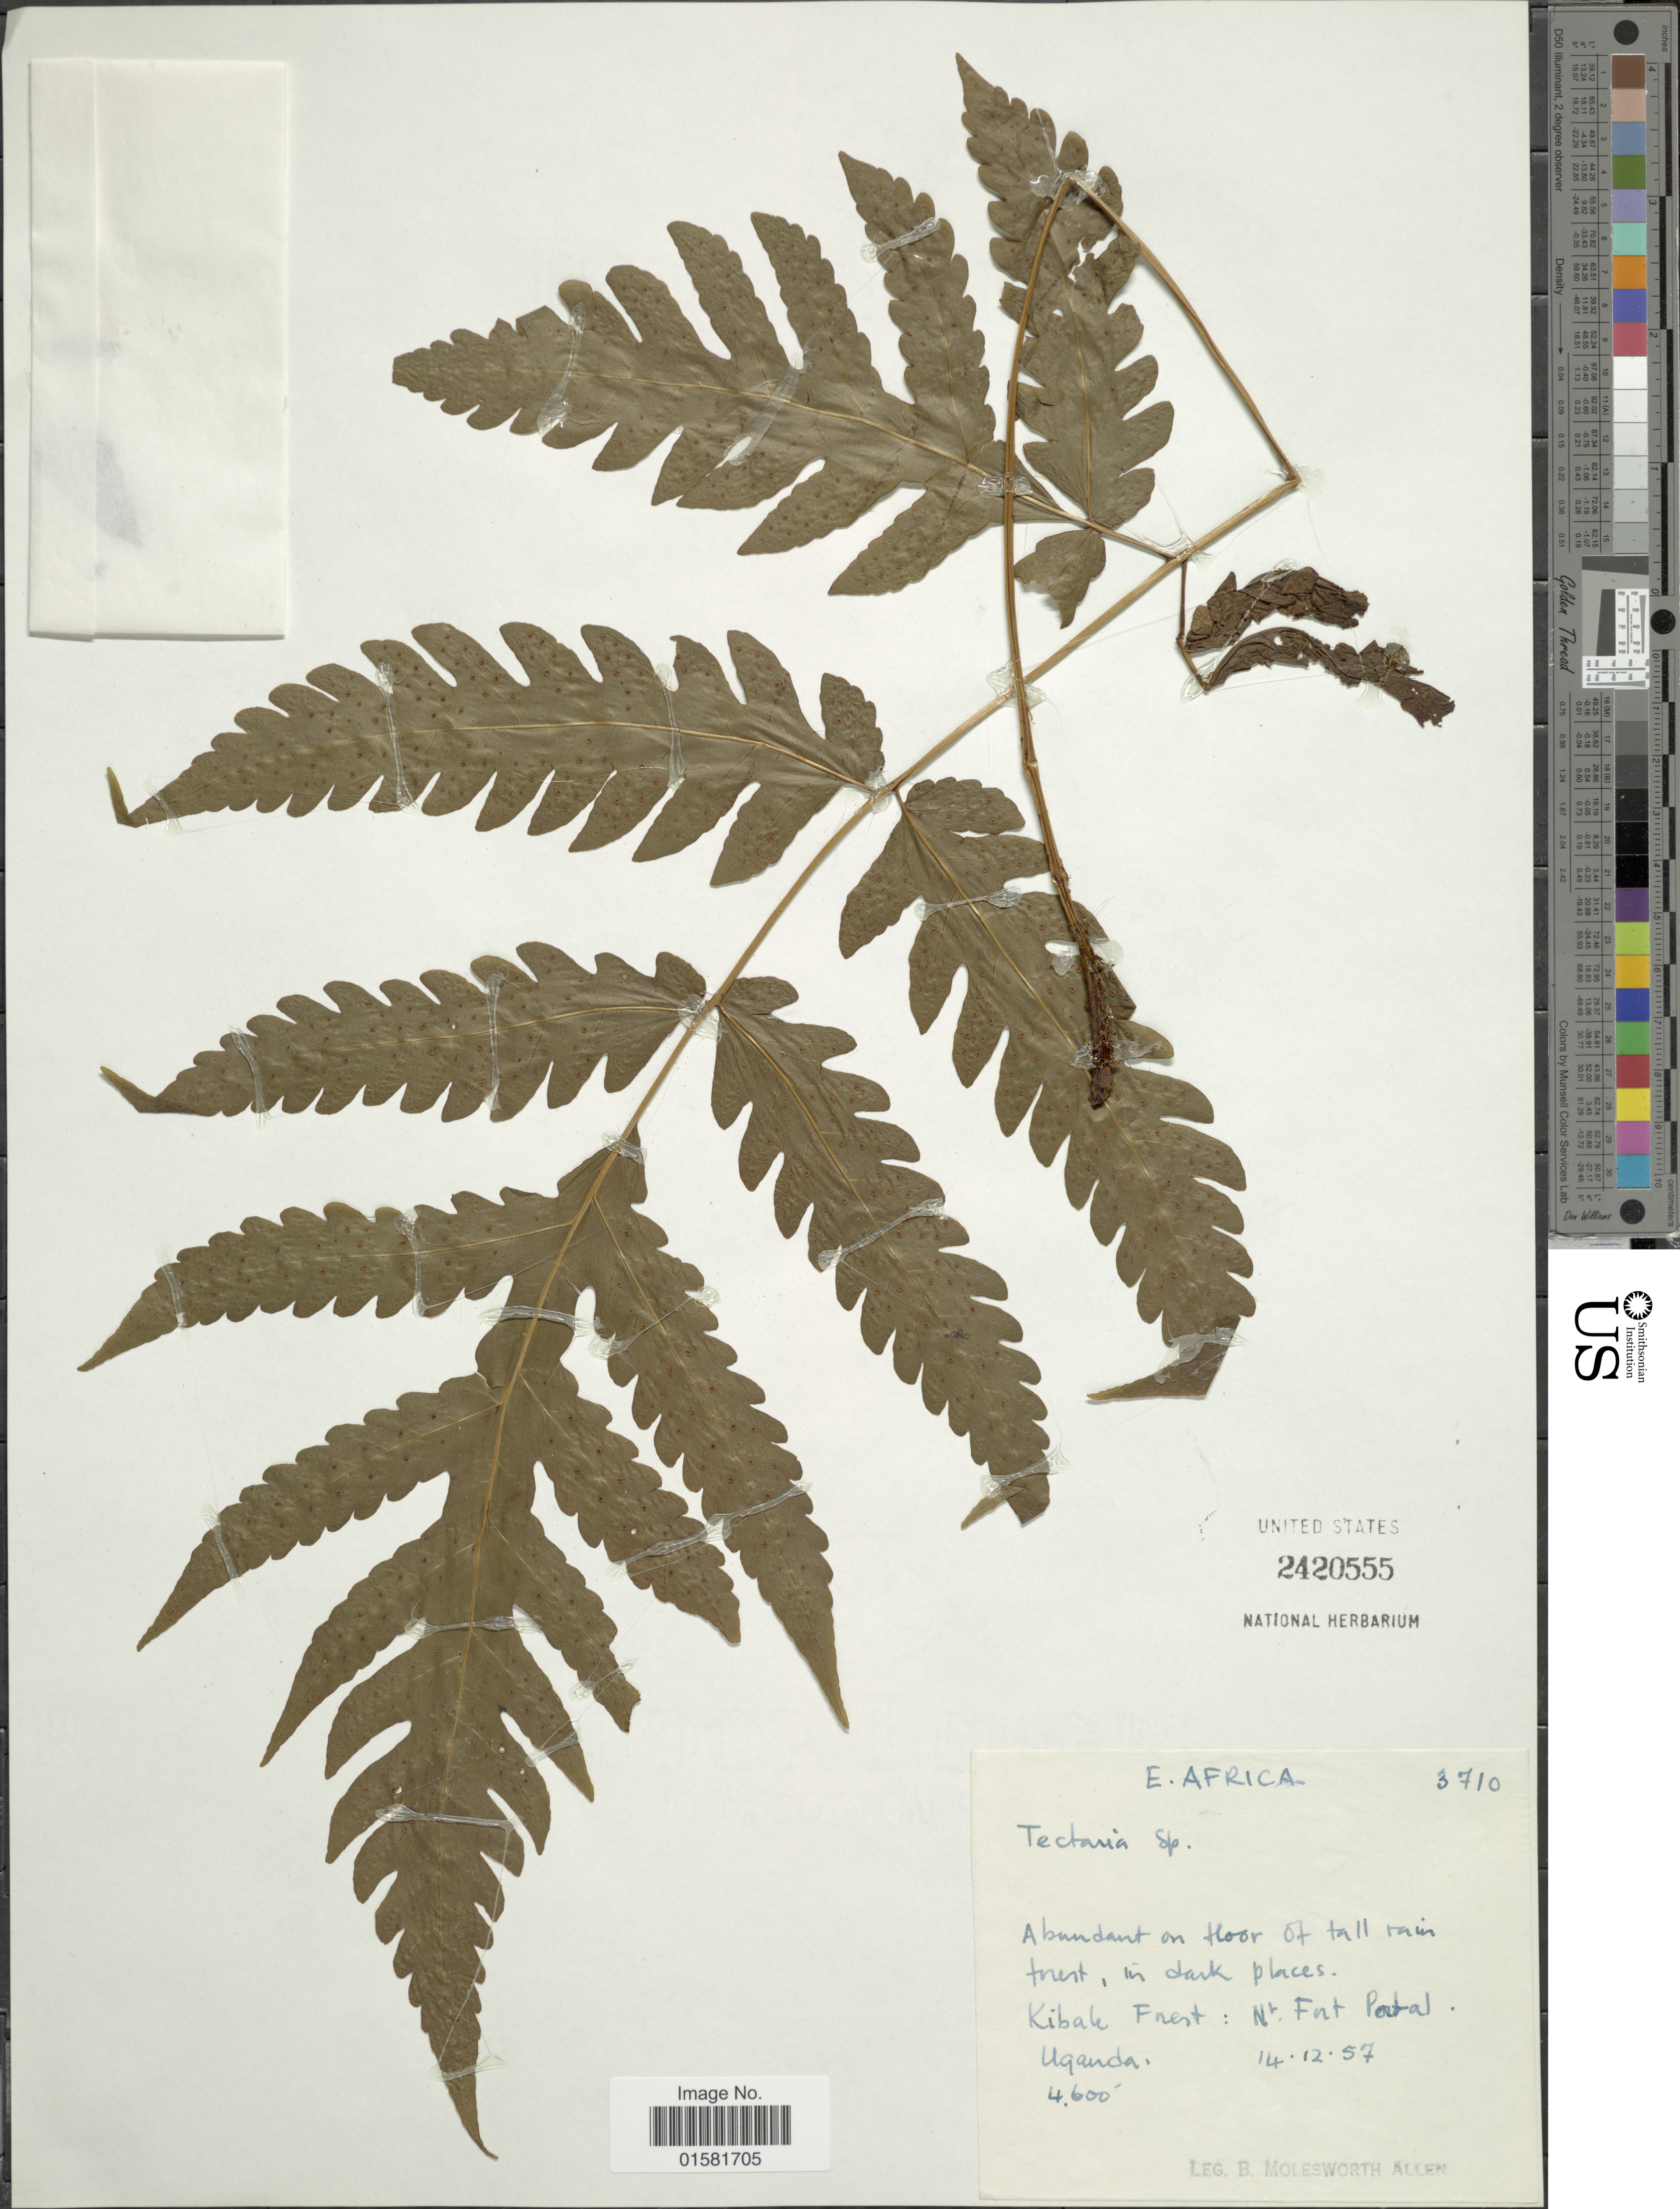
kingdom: Plantae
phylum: Tracheophyta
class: Polypodiopsida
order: Polypodiales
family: Tectariaceae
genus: Tectaria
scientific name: Tectaria sp.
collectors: B. E. G. Molesworth-Allen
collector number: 3710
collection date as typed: Transcribed d/m/y: 14/12/57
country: Uganda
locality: E. Africa, Kibale forest: Nt. Fort Portal, Uganda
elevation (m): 1402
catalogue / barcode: US 2420555